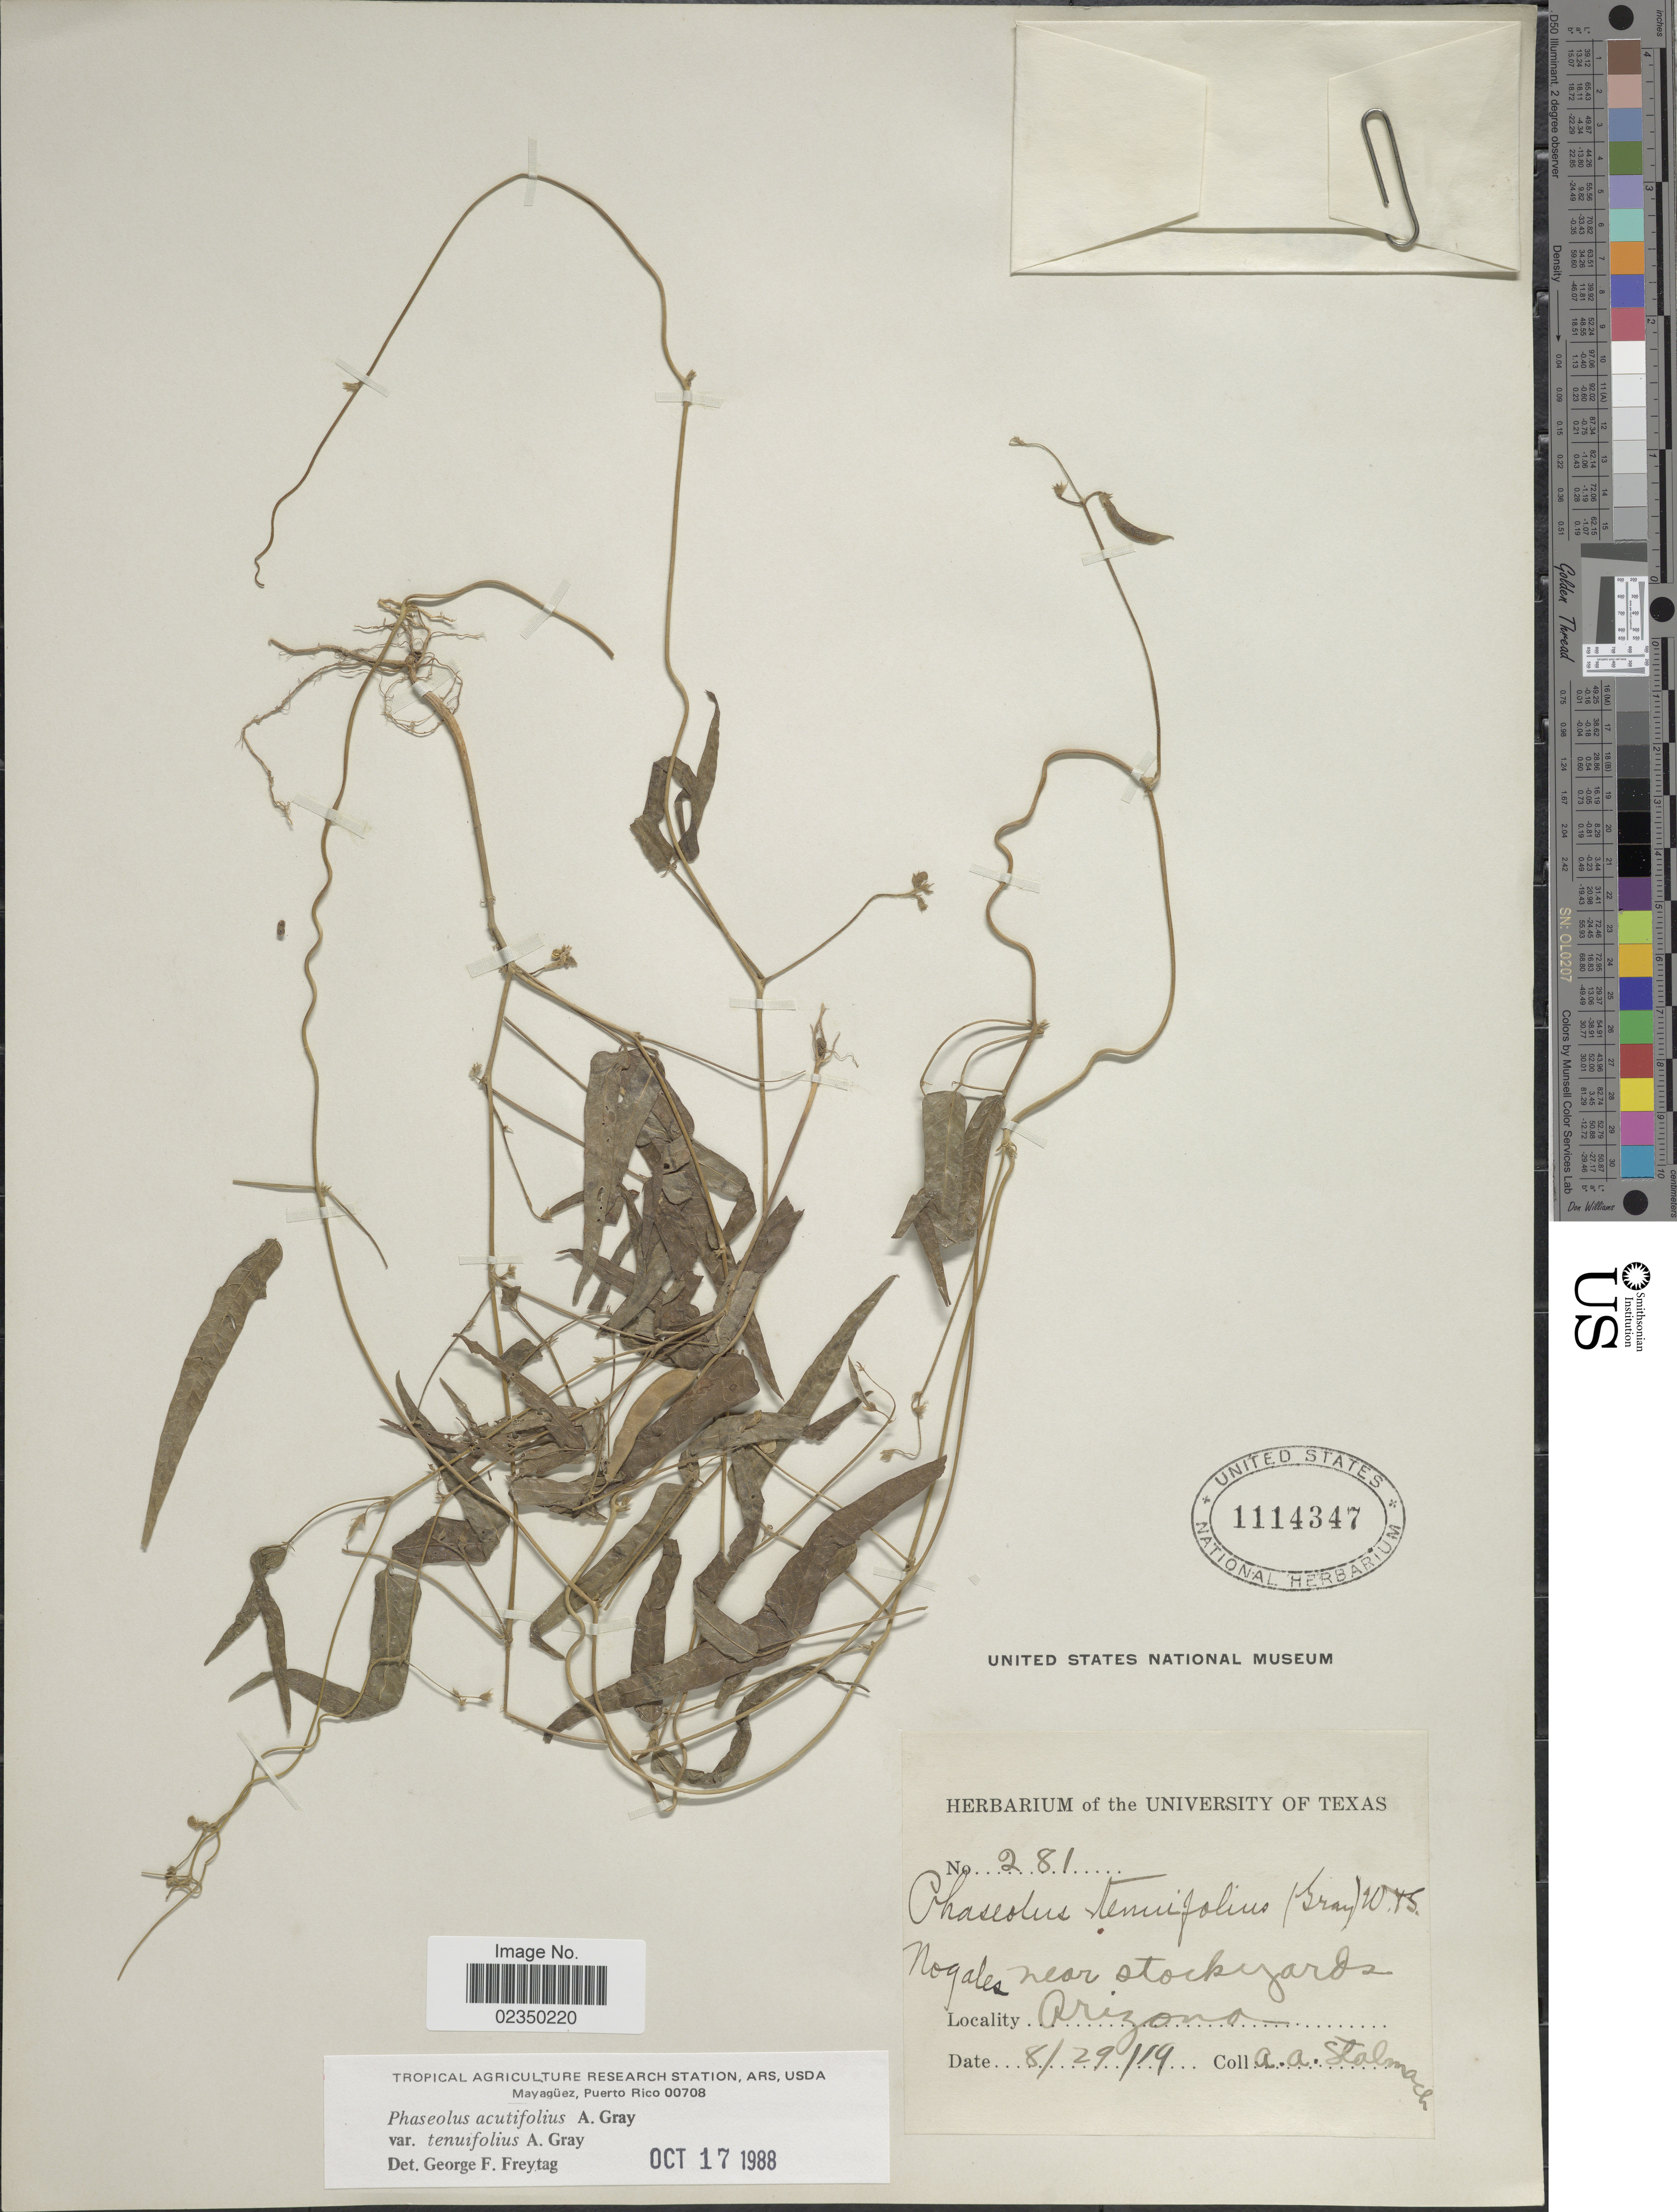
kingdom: Plantae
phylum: Tracheophyta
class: Magnoliopsida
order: Fabales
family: Fabaceae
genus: Phaseolus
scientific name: Phaseolus acutifolius var. tenuifolius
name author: A. Gray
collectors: A. Stalmach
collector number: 281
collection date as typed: Transcribed d/m/y: 29/8/19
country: United States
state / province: Arizona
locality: Nogales near stockyards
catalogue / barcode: US 1114347